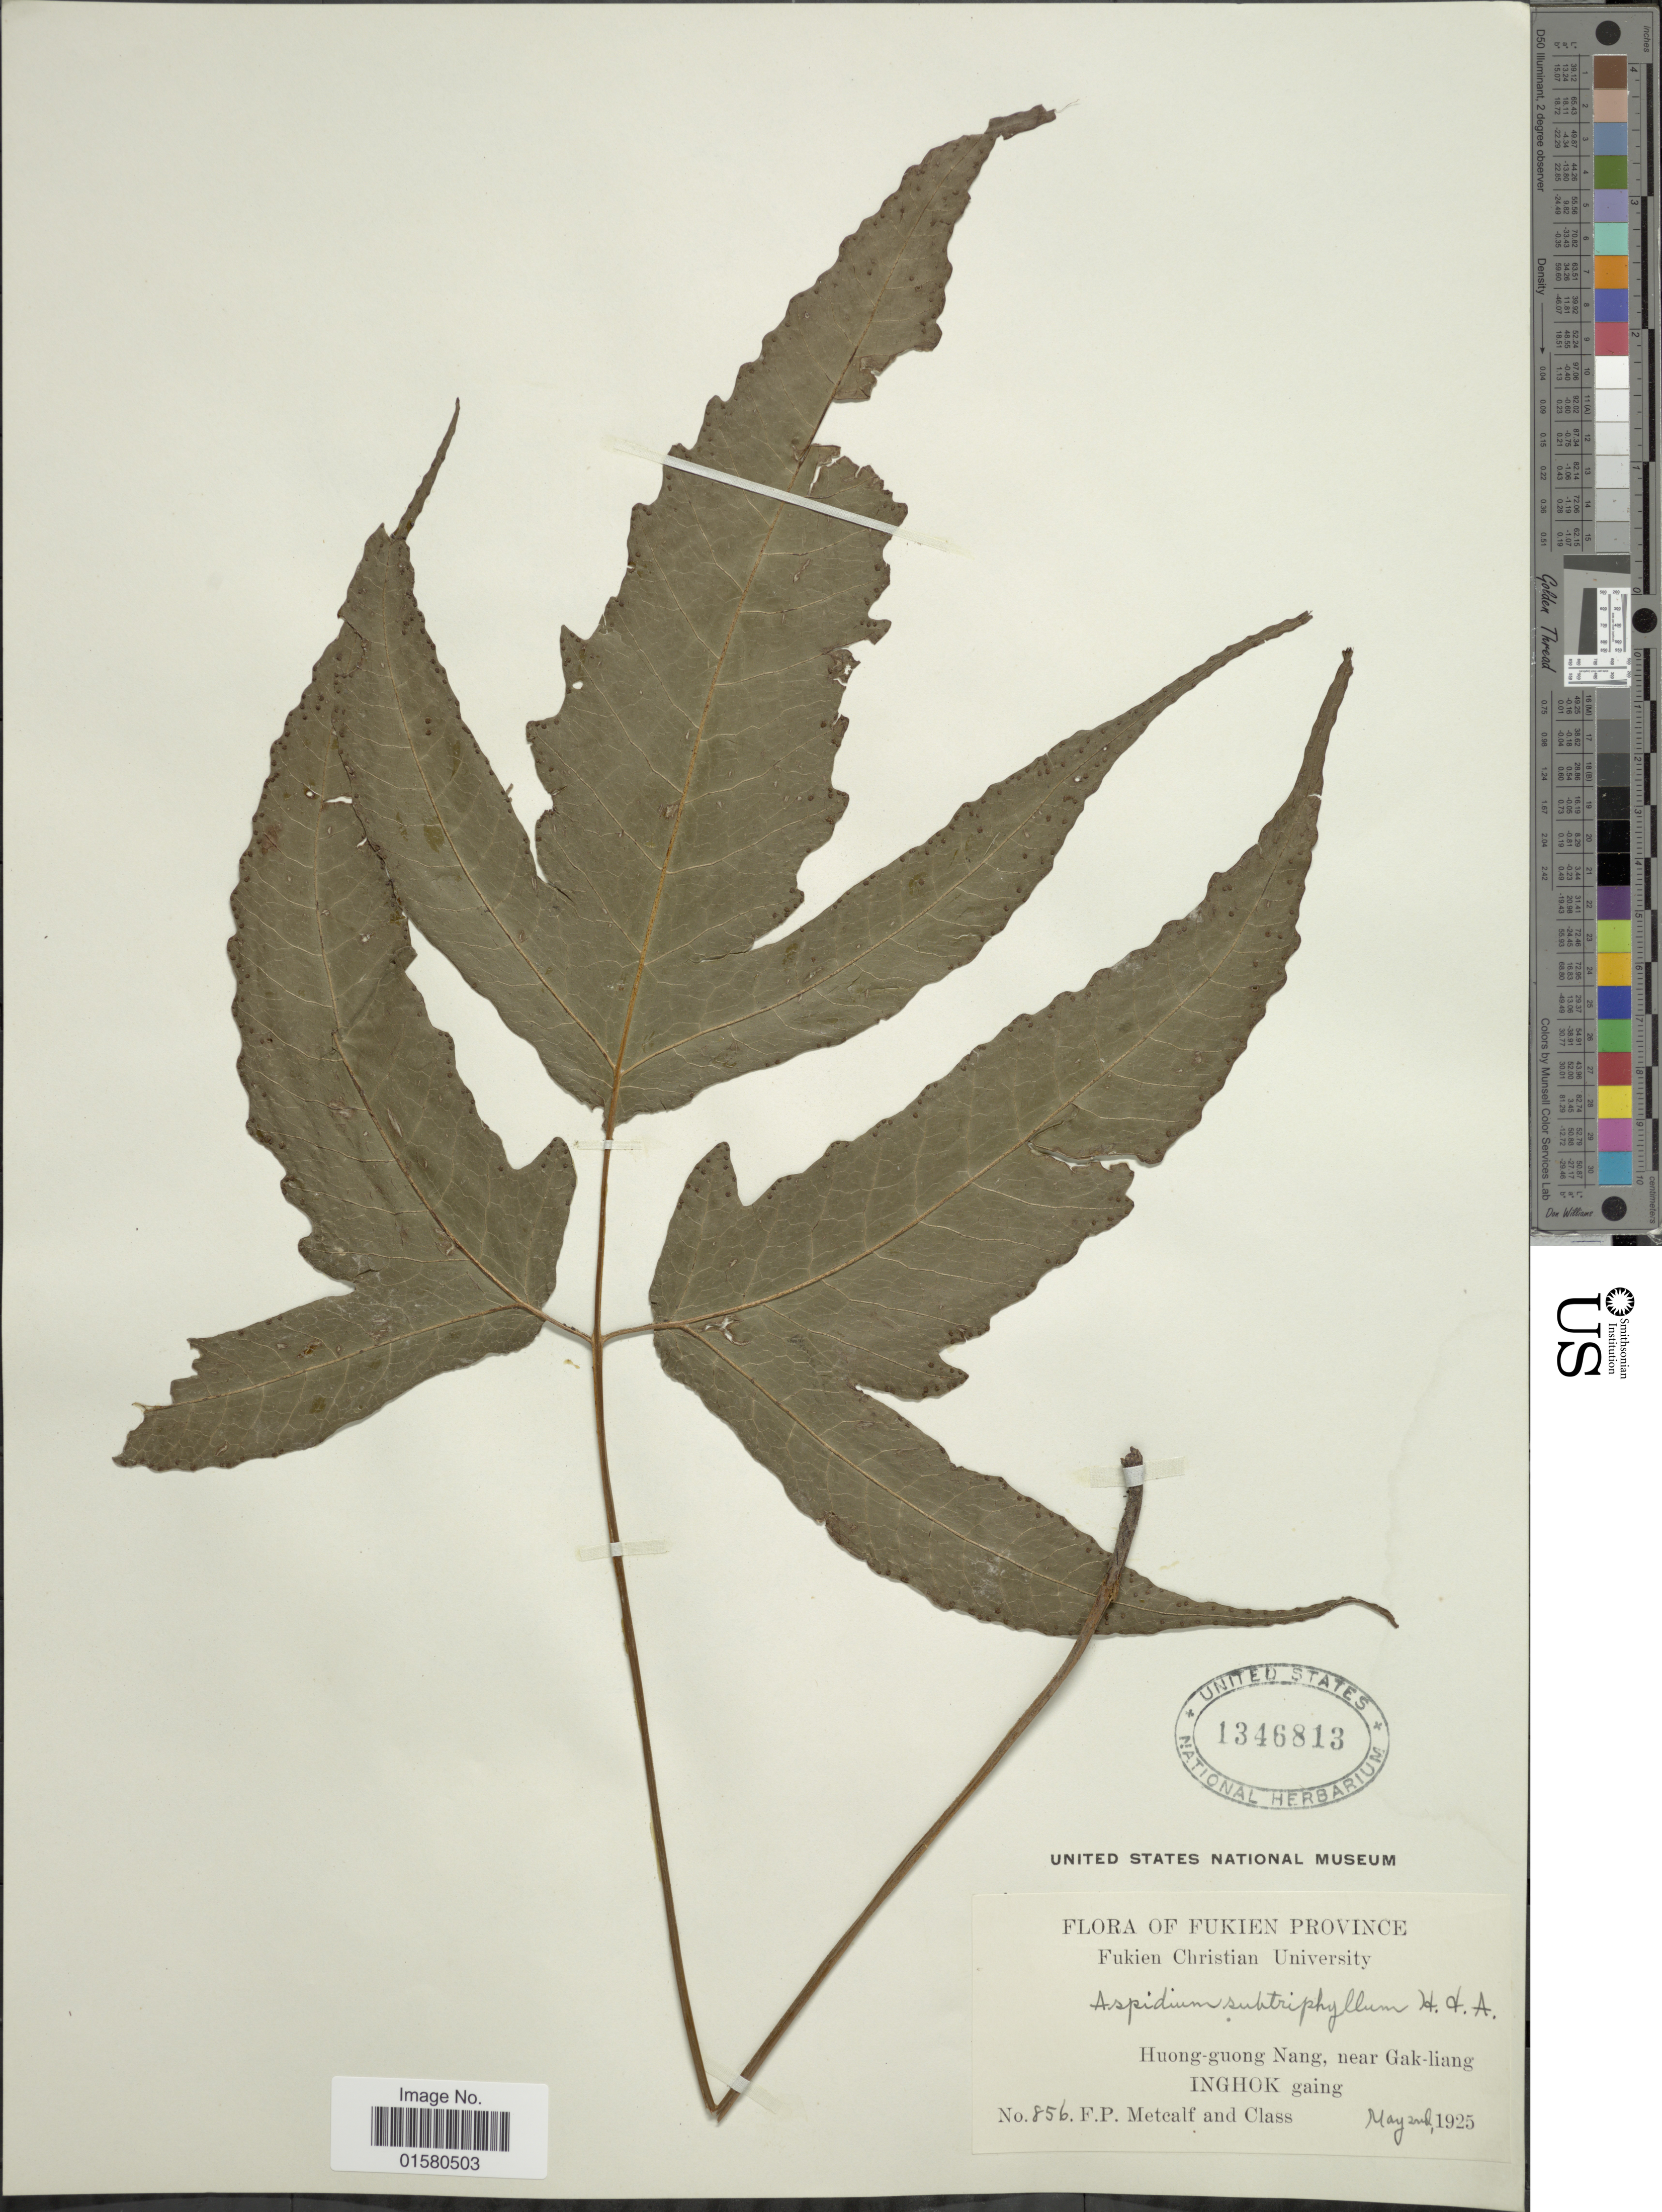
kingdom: Plantae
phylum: Tracheophyta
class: Polypodiopsida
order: Polypodiales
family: Tectariaceae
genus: Tectaria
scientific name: Tectaria subtriphylla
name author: (Hook. & Arn.) Copel.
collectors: F. Metcalf & Class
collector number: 856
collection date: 1925-05-02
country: China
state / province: Fujian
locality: Fukien Province, Huong-Guong nang, near Gak-Liang Inghok giang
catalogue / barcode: US 1346813